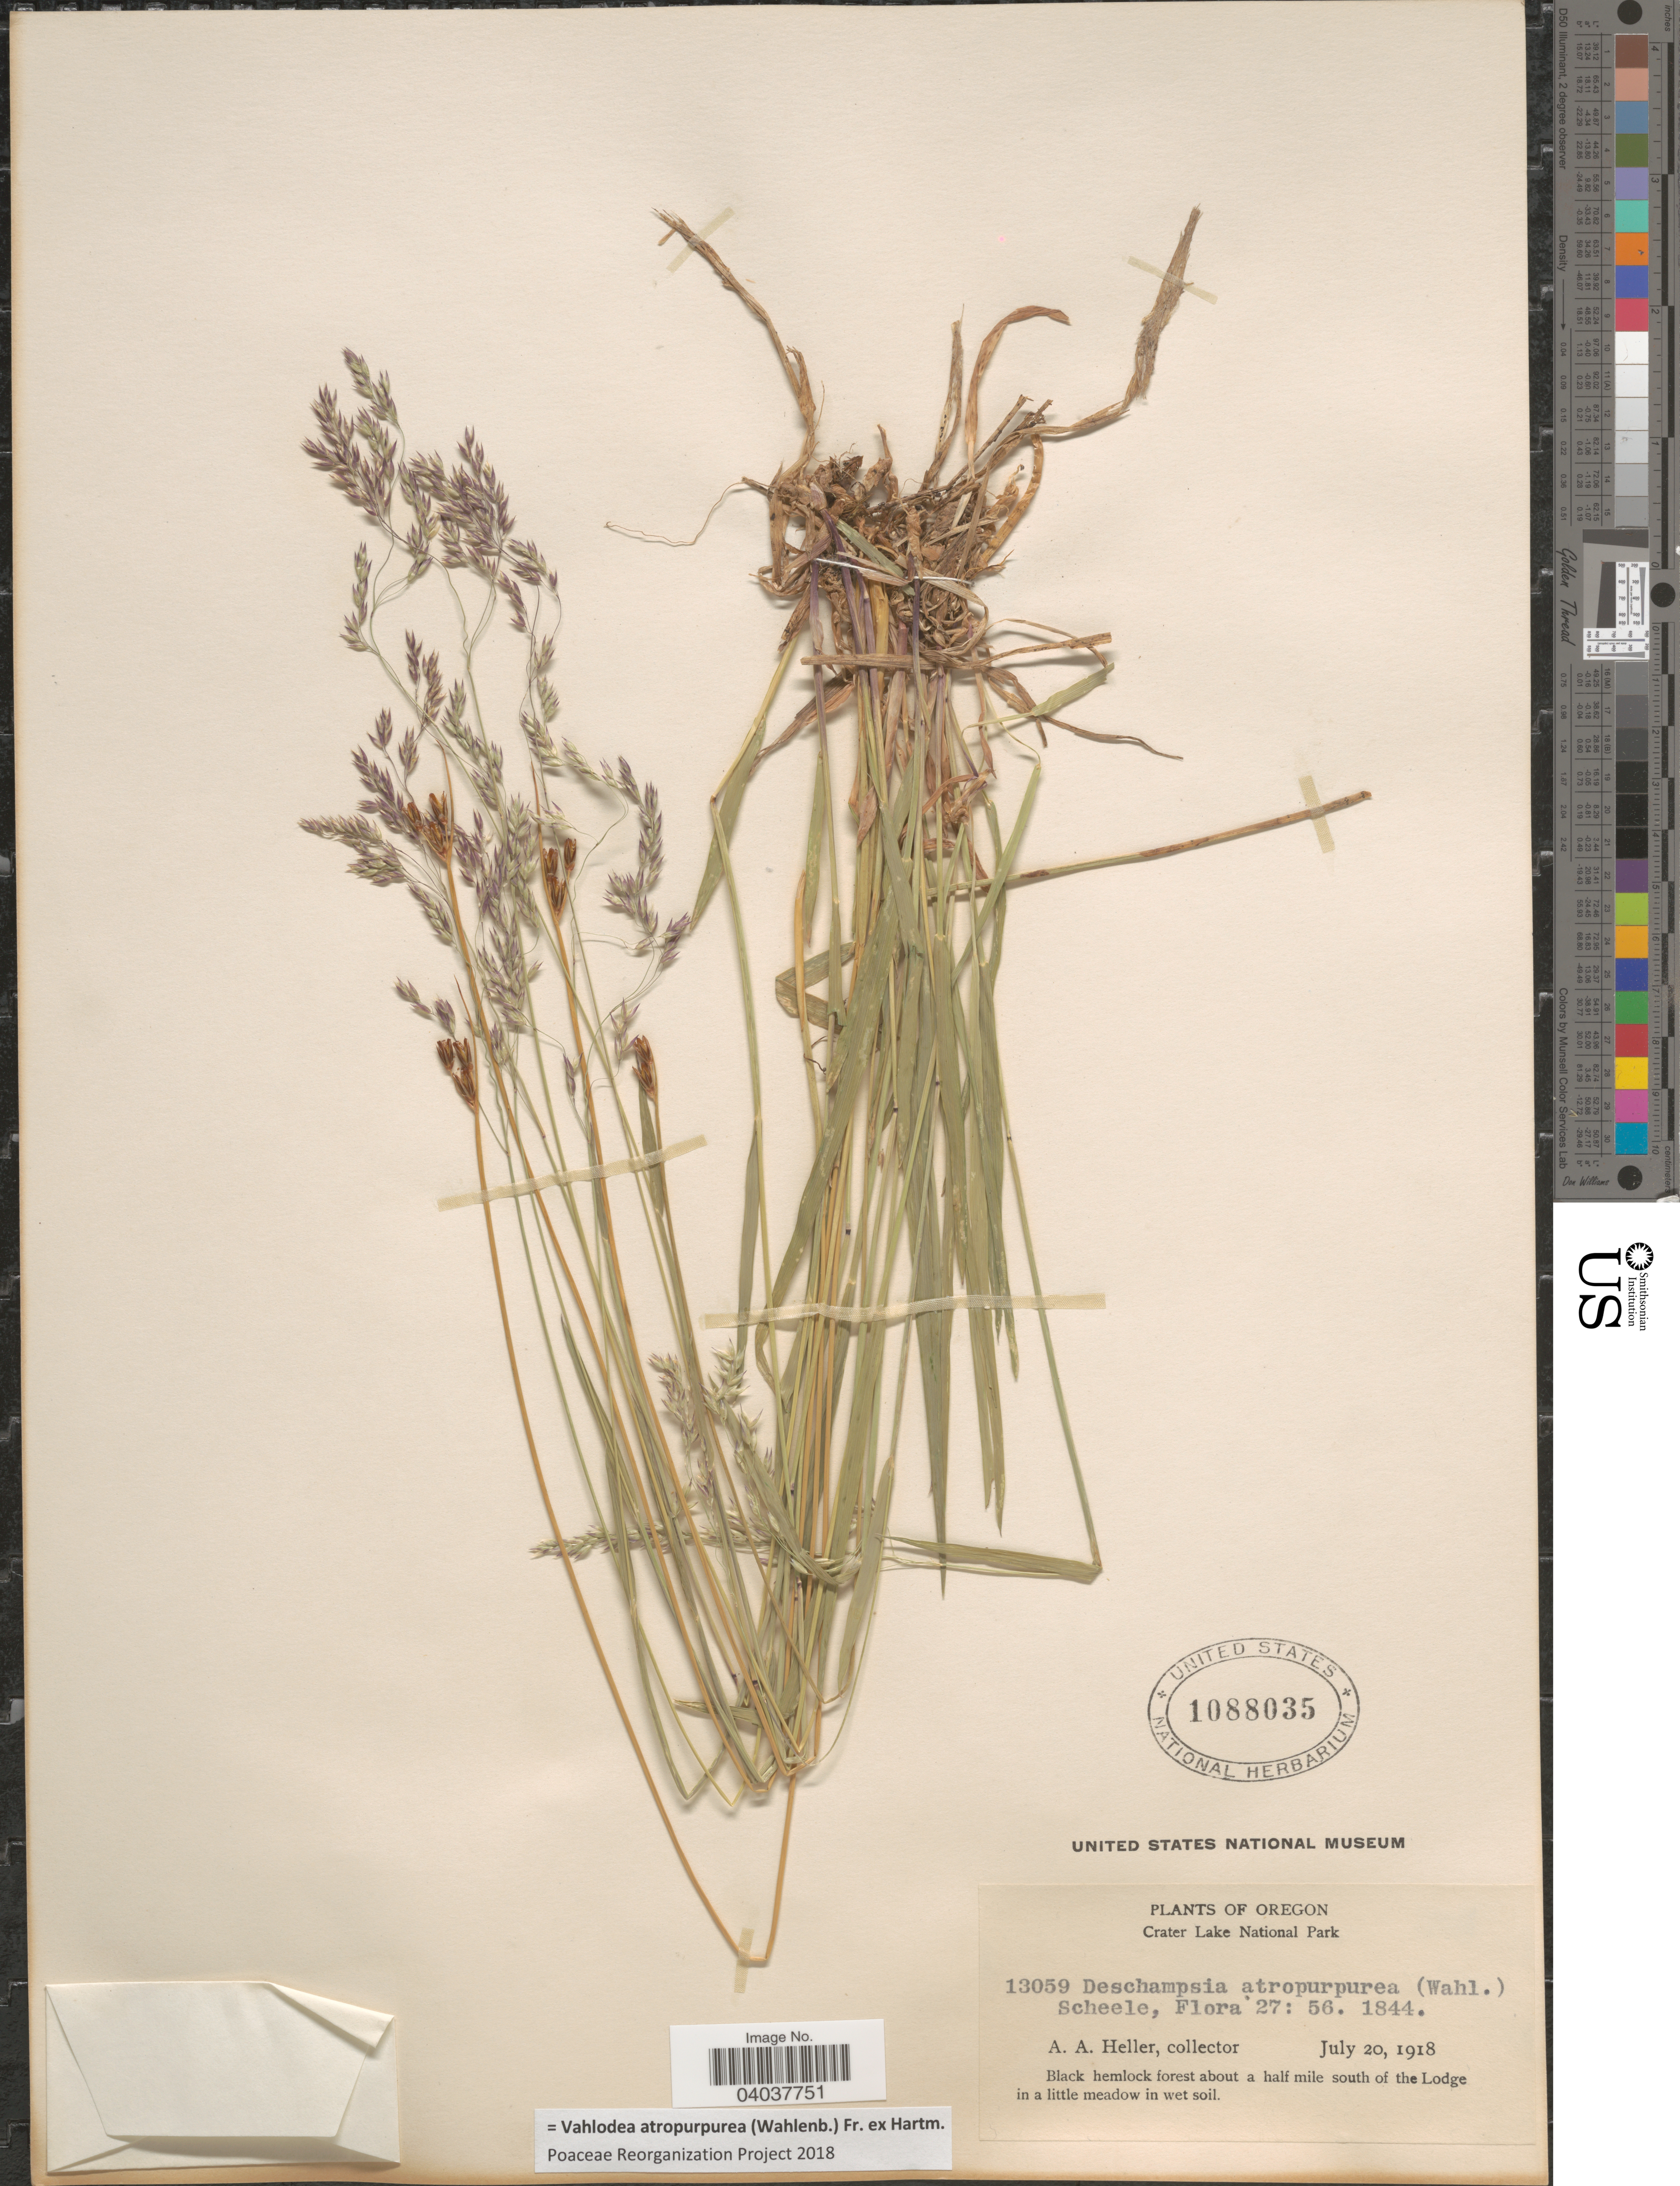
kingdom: Plantae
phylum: Tracheophyta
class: Liliopsida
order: Poales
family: Poaceae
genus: Vahlodea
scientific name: Vahlodea atropurpurea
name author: (Wahlenb.) Fr. ex Hartm.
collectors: A. A. Heller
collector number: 13059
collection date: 1918-07-20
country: United States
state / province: Oregon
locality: Crater Lake National Park. About a half mile south of the Lodge.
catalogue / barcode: US 1088035